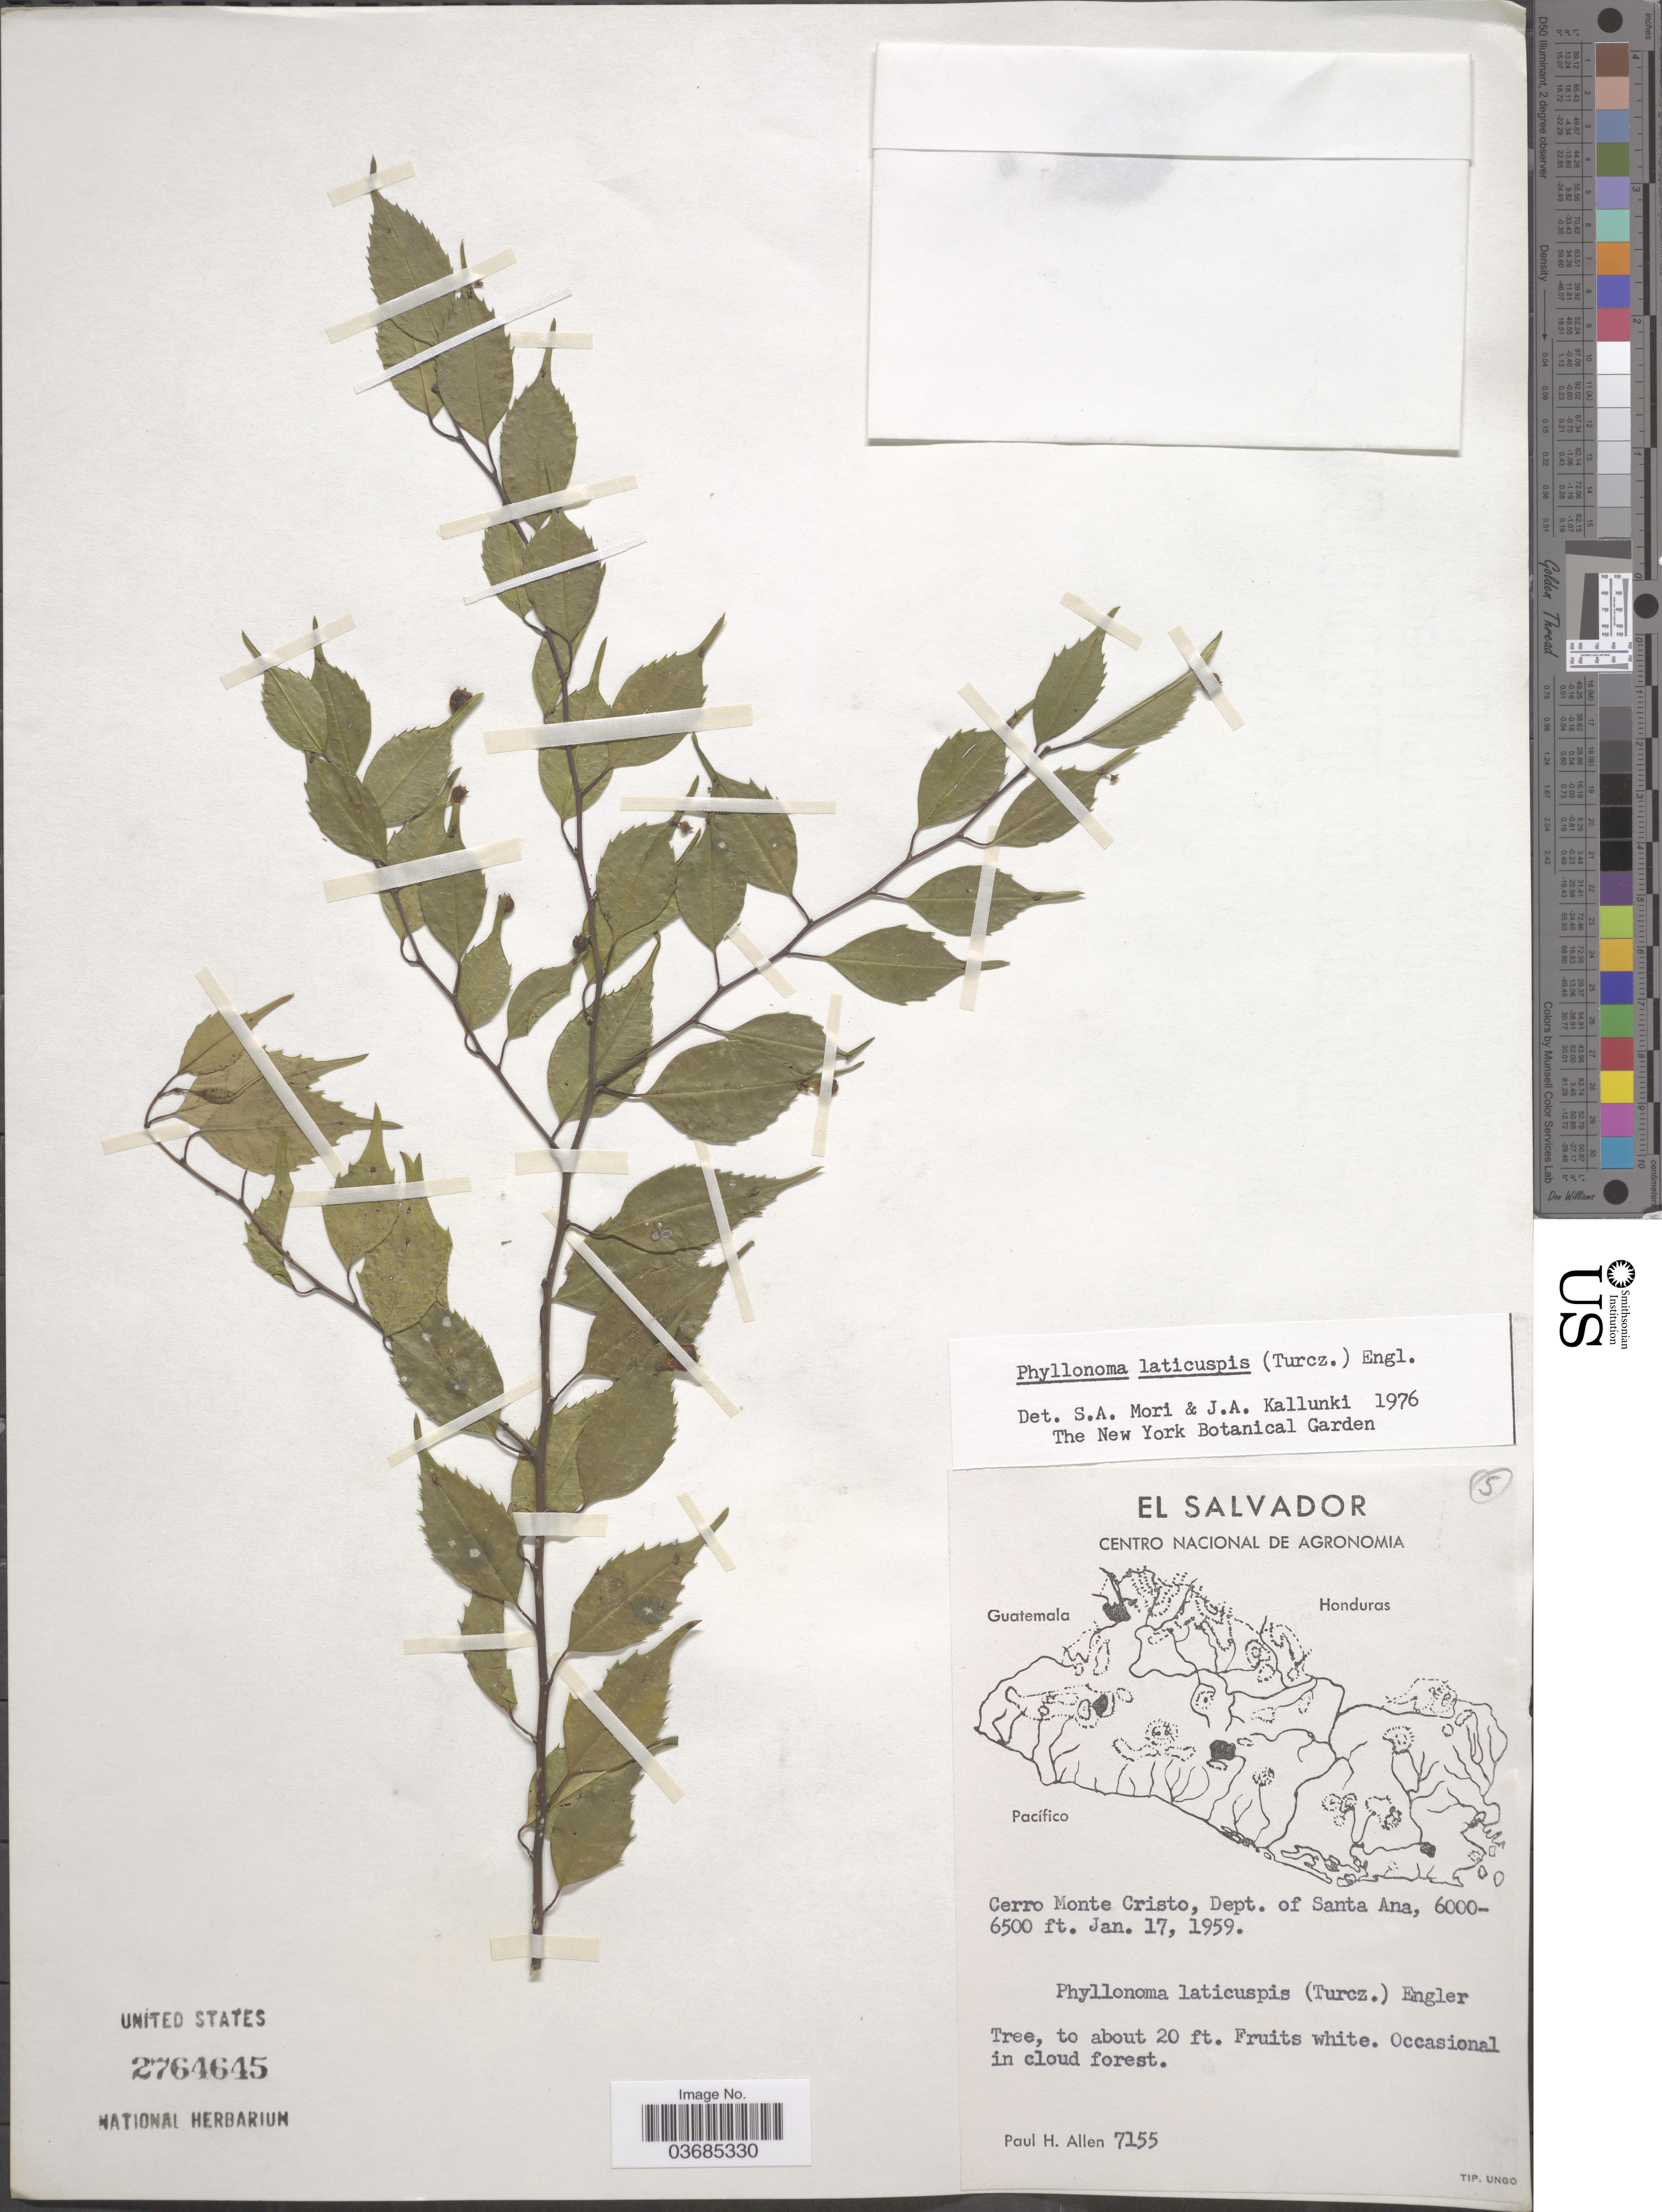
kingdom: Plantae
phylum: Tracheophyta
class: Magnoliopsida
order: Aquifoliales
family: Phyllonomaceae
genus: Phyllonoma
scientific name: Phyllonoma laticuspis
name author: (Turcz.) Engl.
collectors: P. H. Allen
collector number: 7155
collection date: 1959-01-17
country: El Salvador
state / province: Santa Ana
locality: Cerro Monte Cristo, Dept. of Santa Ana.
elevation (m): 1829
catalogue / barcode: US 2764645